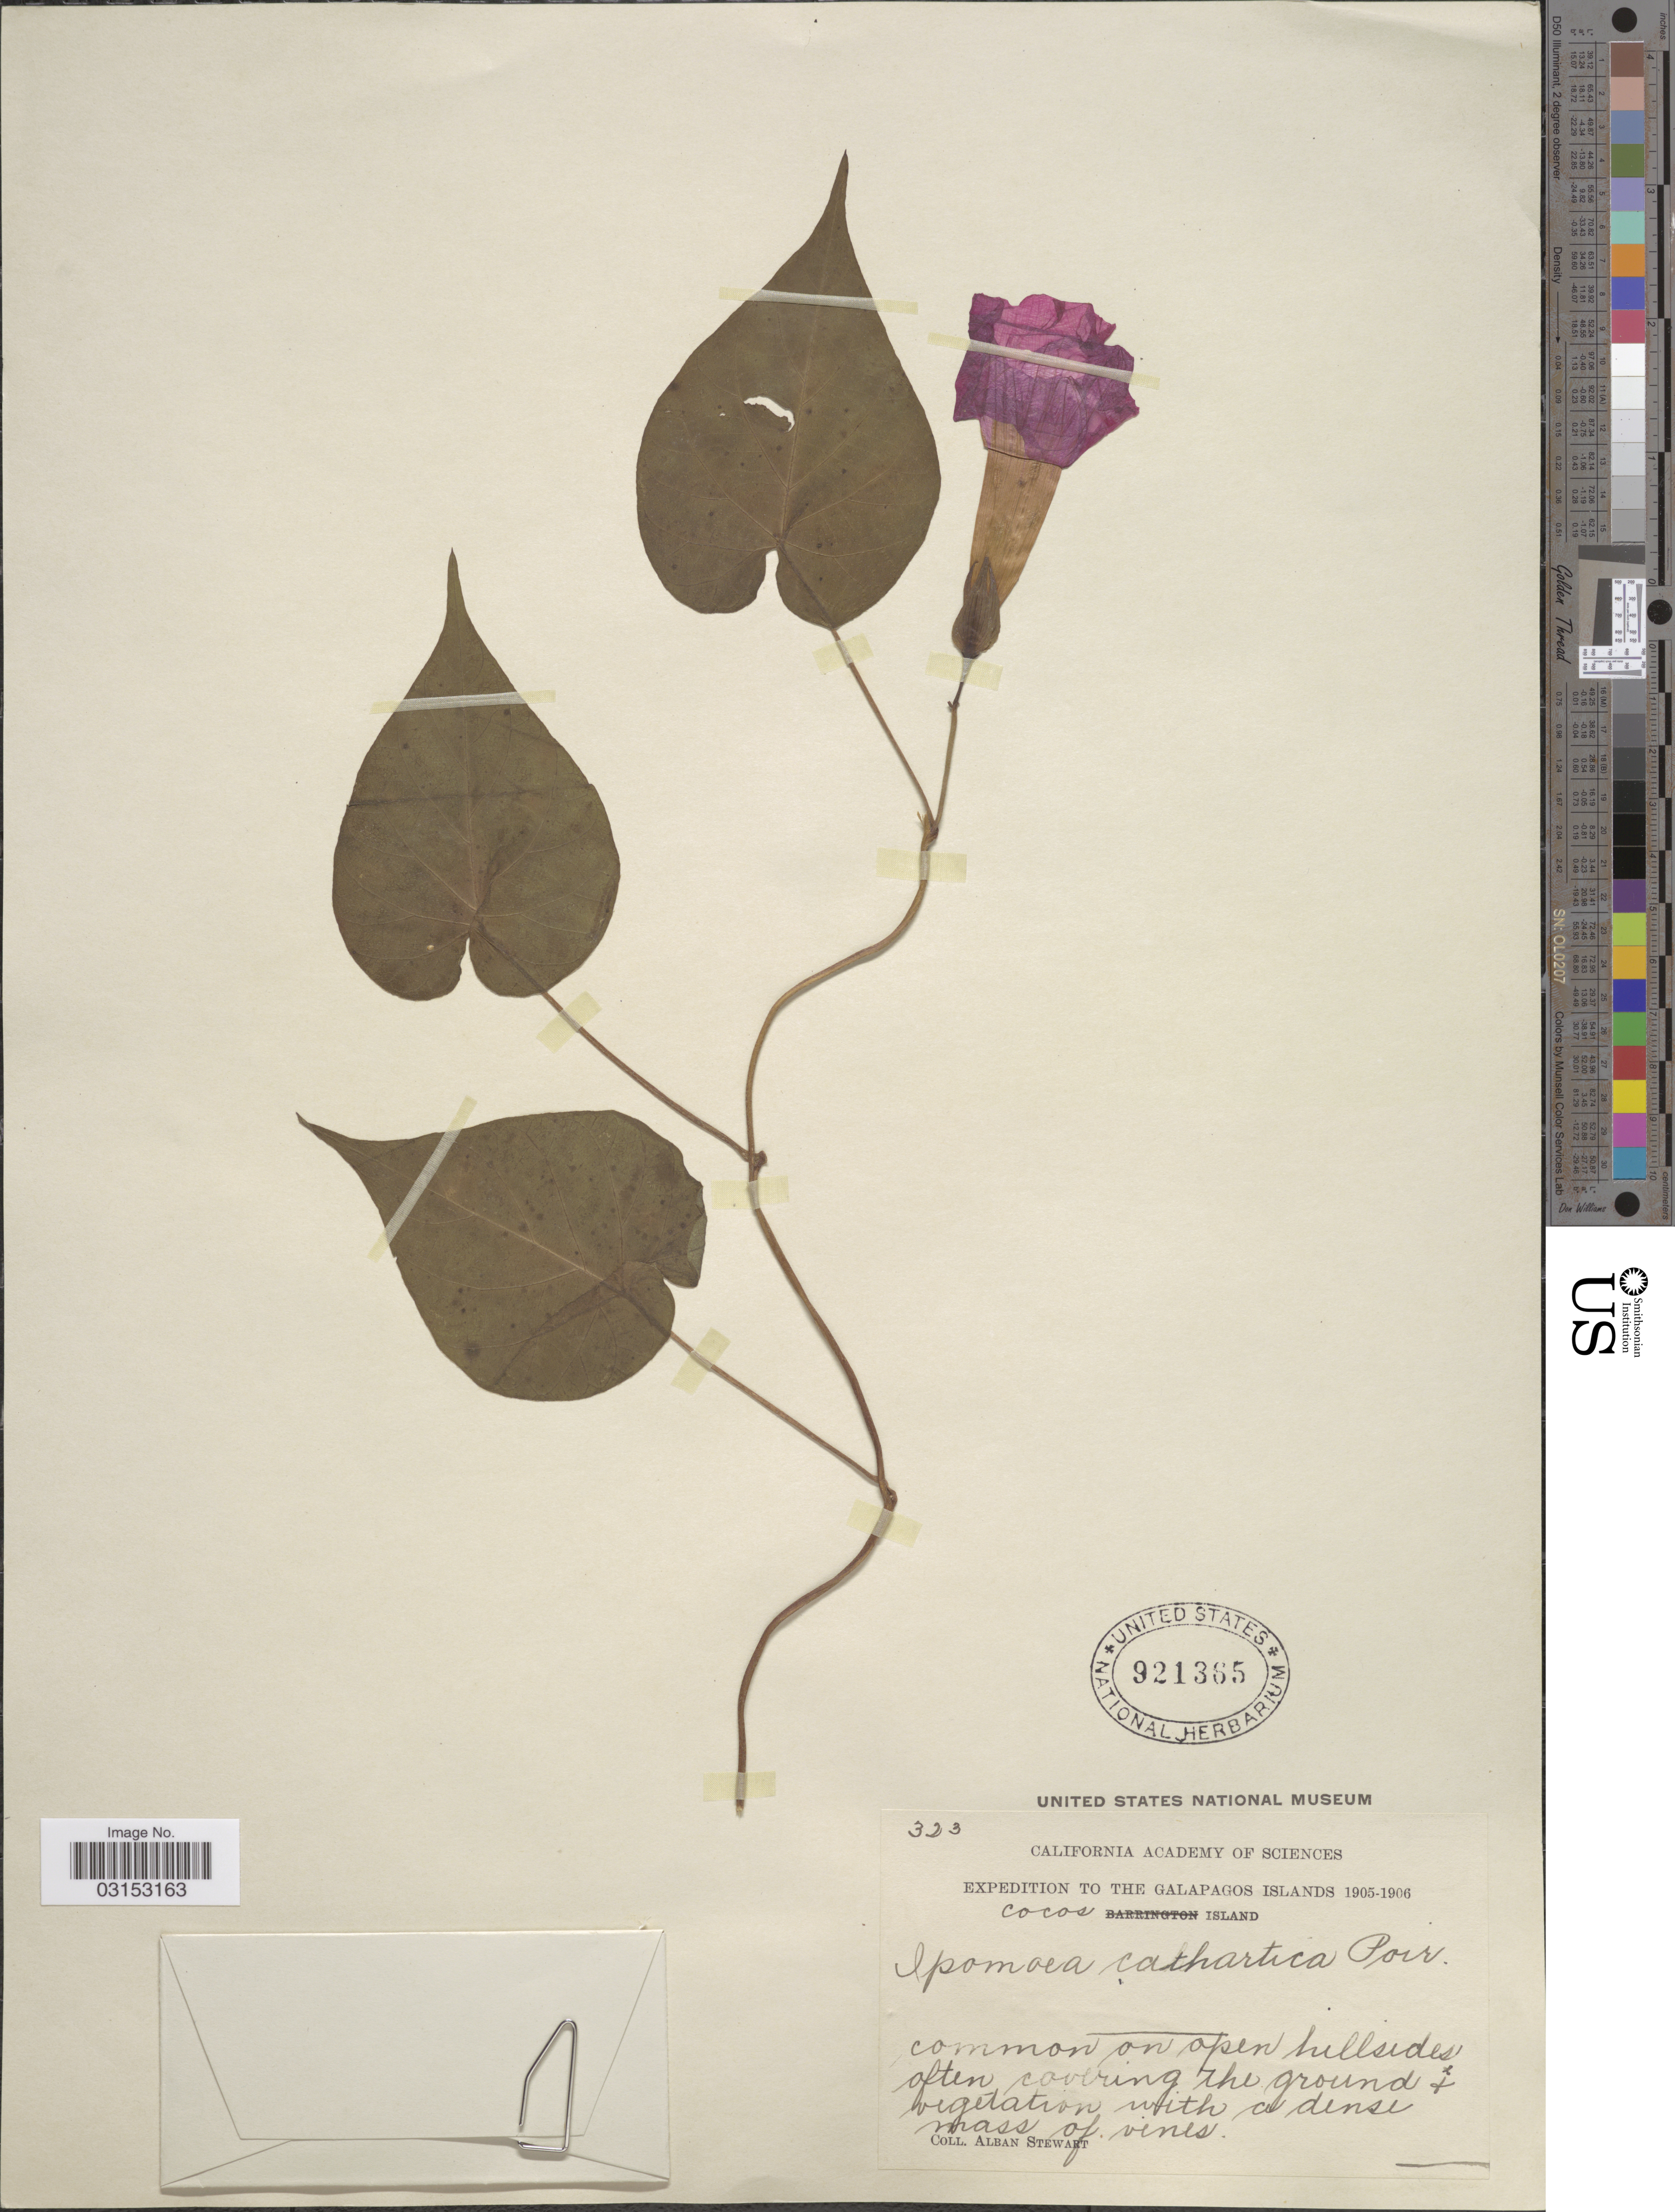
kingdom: Plantae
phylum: Tracheophyta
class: Magnoliopsida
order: Solanales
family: Convolvulaceae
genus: Ipomoea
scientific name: Ipomoea purpurea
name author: (L.) Roth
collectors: A. Stewart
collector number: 323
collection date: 1905/1906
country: Costa Rica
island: Cocos Island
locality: Cocos Island.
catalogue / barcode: US 921365